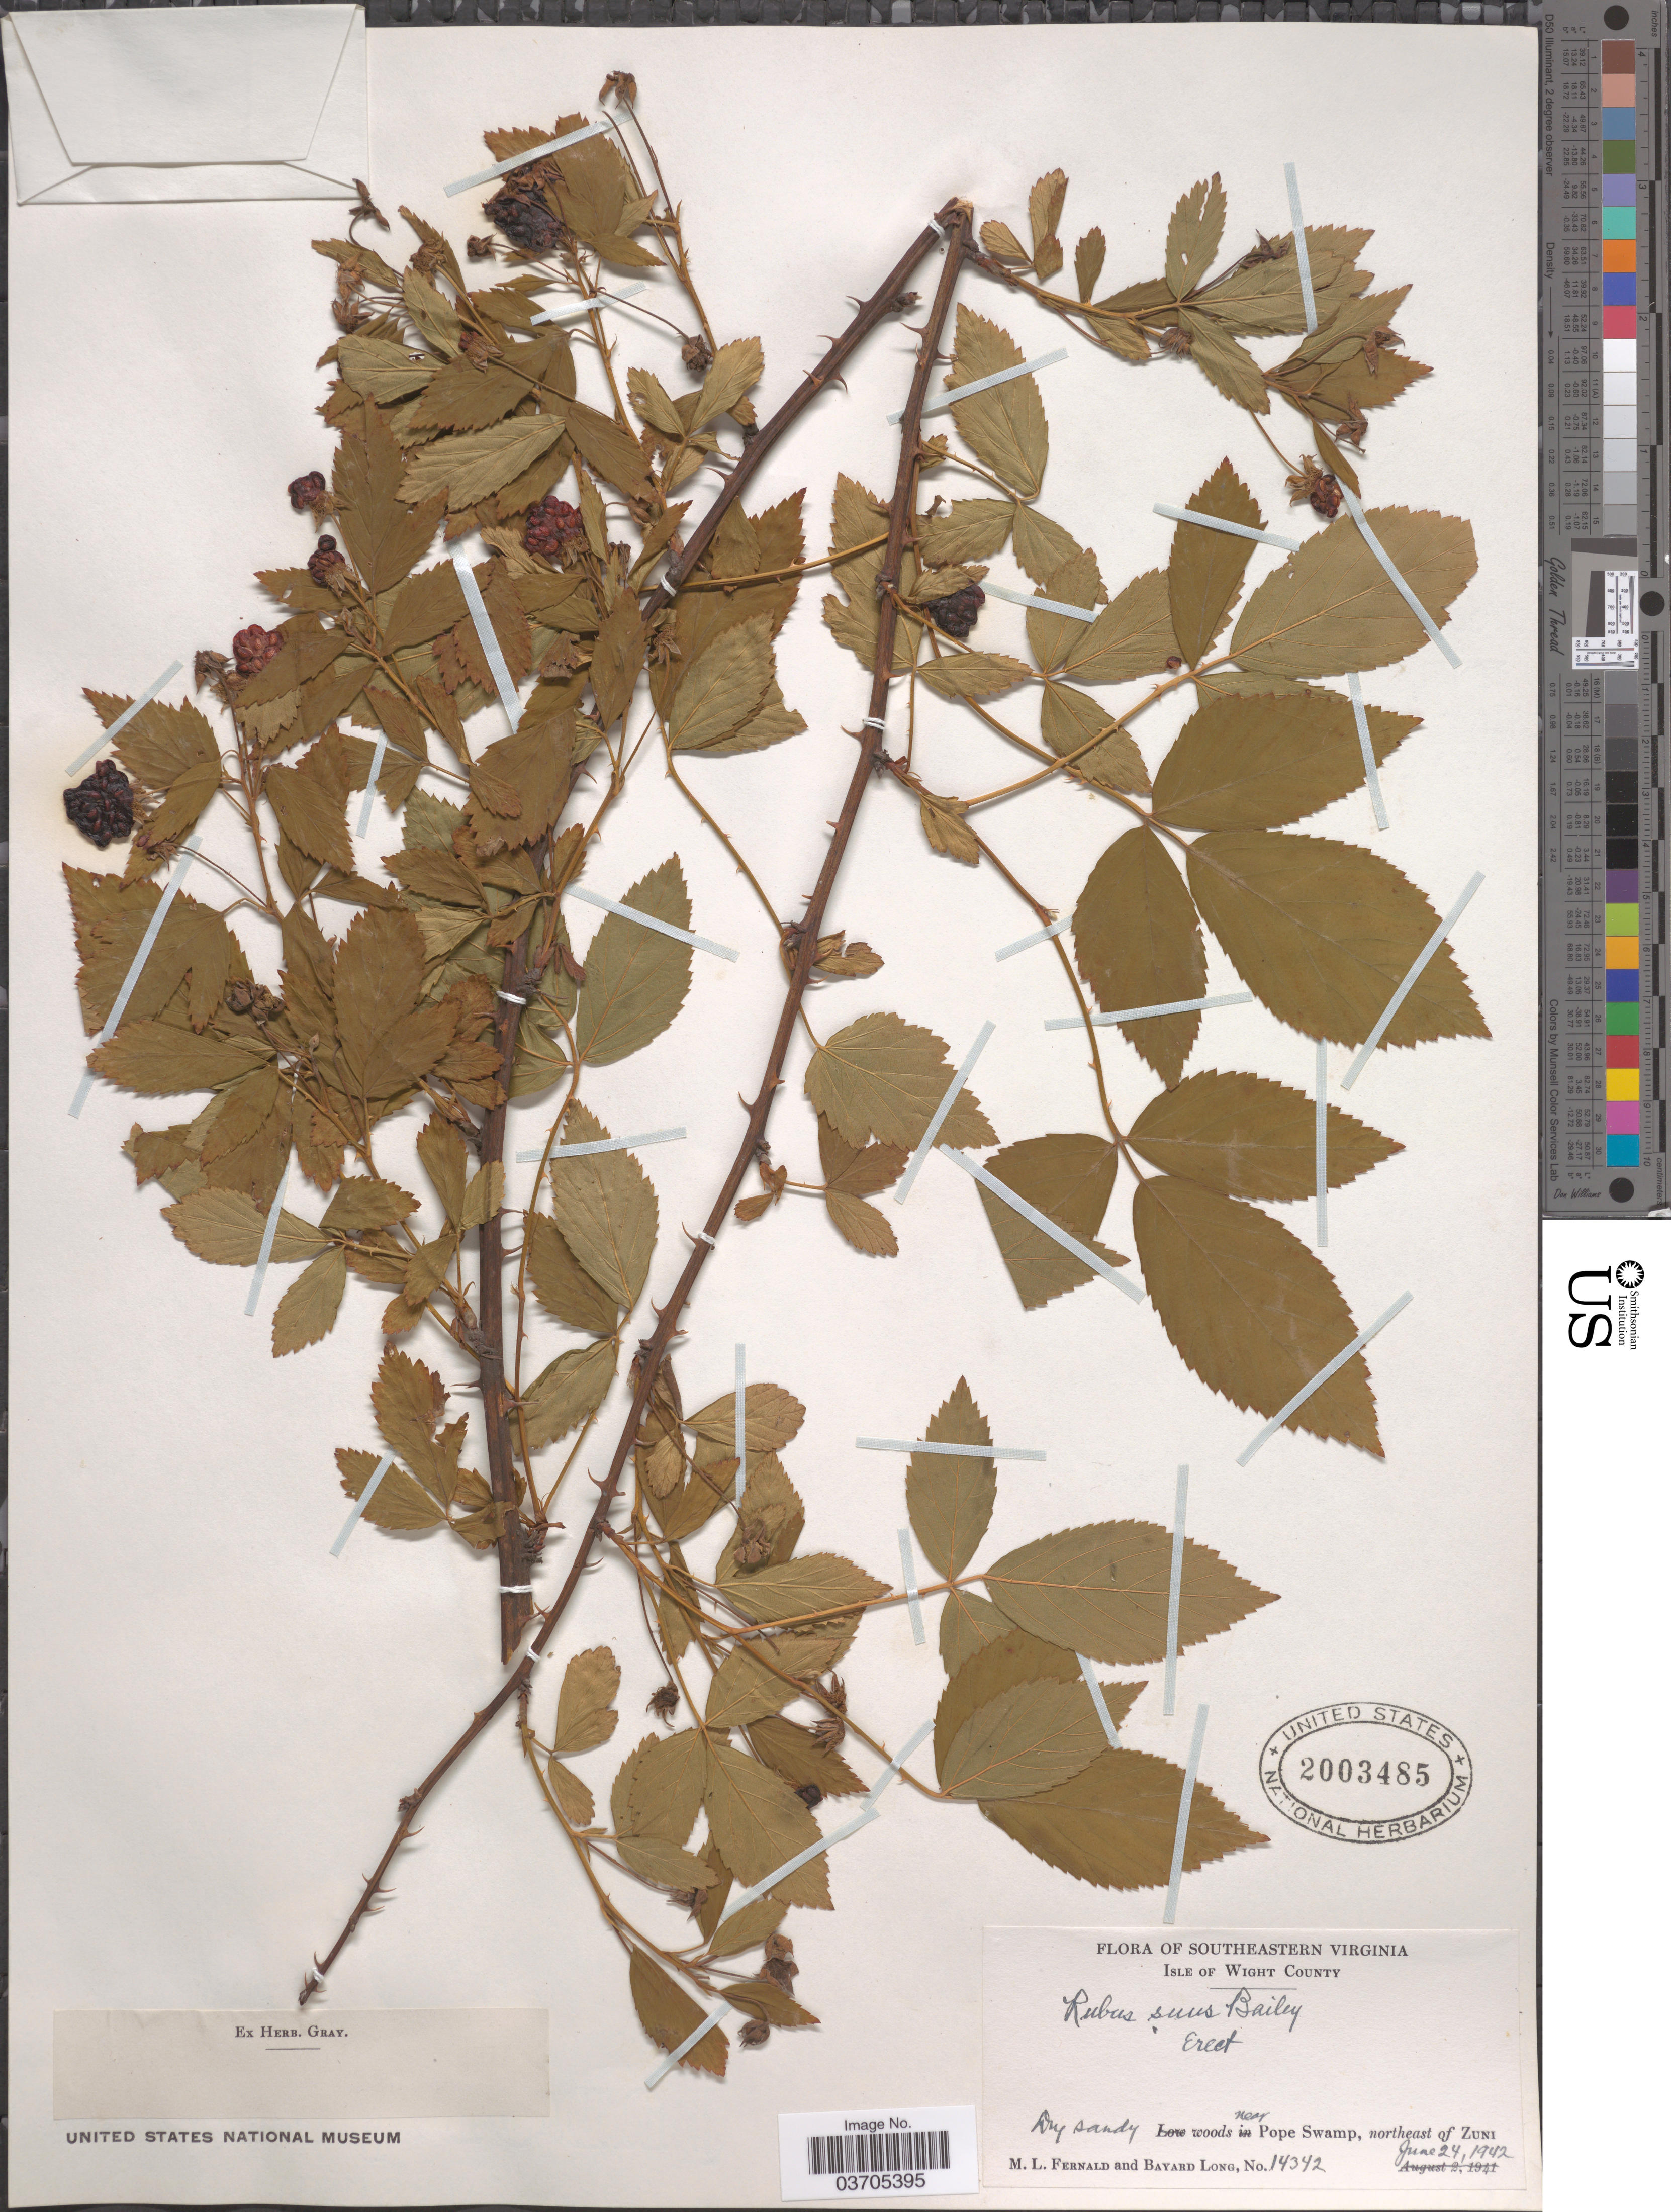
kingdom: Plantae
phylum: Tracheophyta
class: Magnoliopsida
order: Rosales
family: Rosaceae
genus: Rubus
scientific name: Rubus jugosus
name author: L.H. Bailey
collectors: M. L. Fernald & B. Long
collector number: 14342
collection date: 1942-06-24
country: United States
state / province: Virginia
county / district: Isle of Wight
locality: Southeastern Virginia. Isle of Wight County. Dry sandy woods near Pope Swamp, northeast of Zuni.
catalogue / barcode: US 2003485